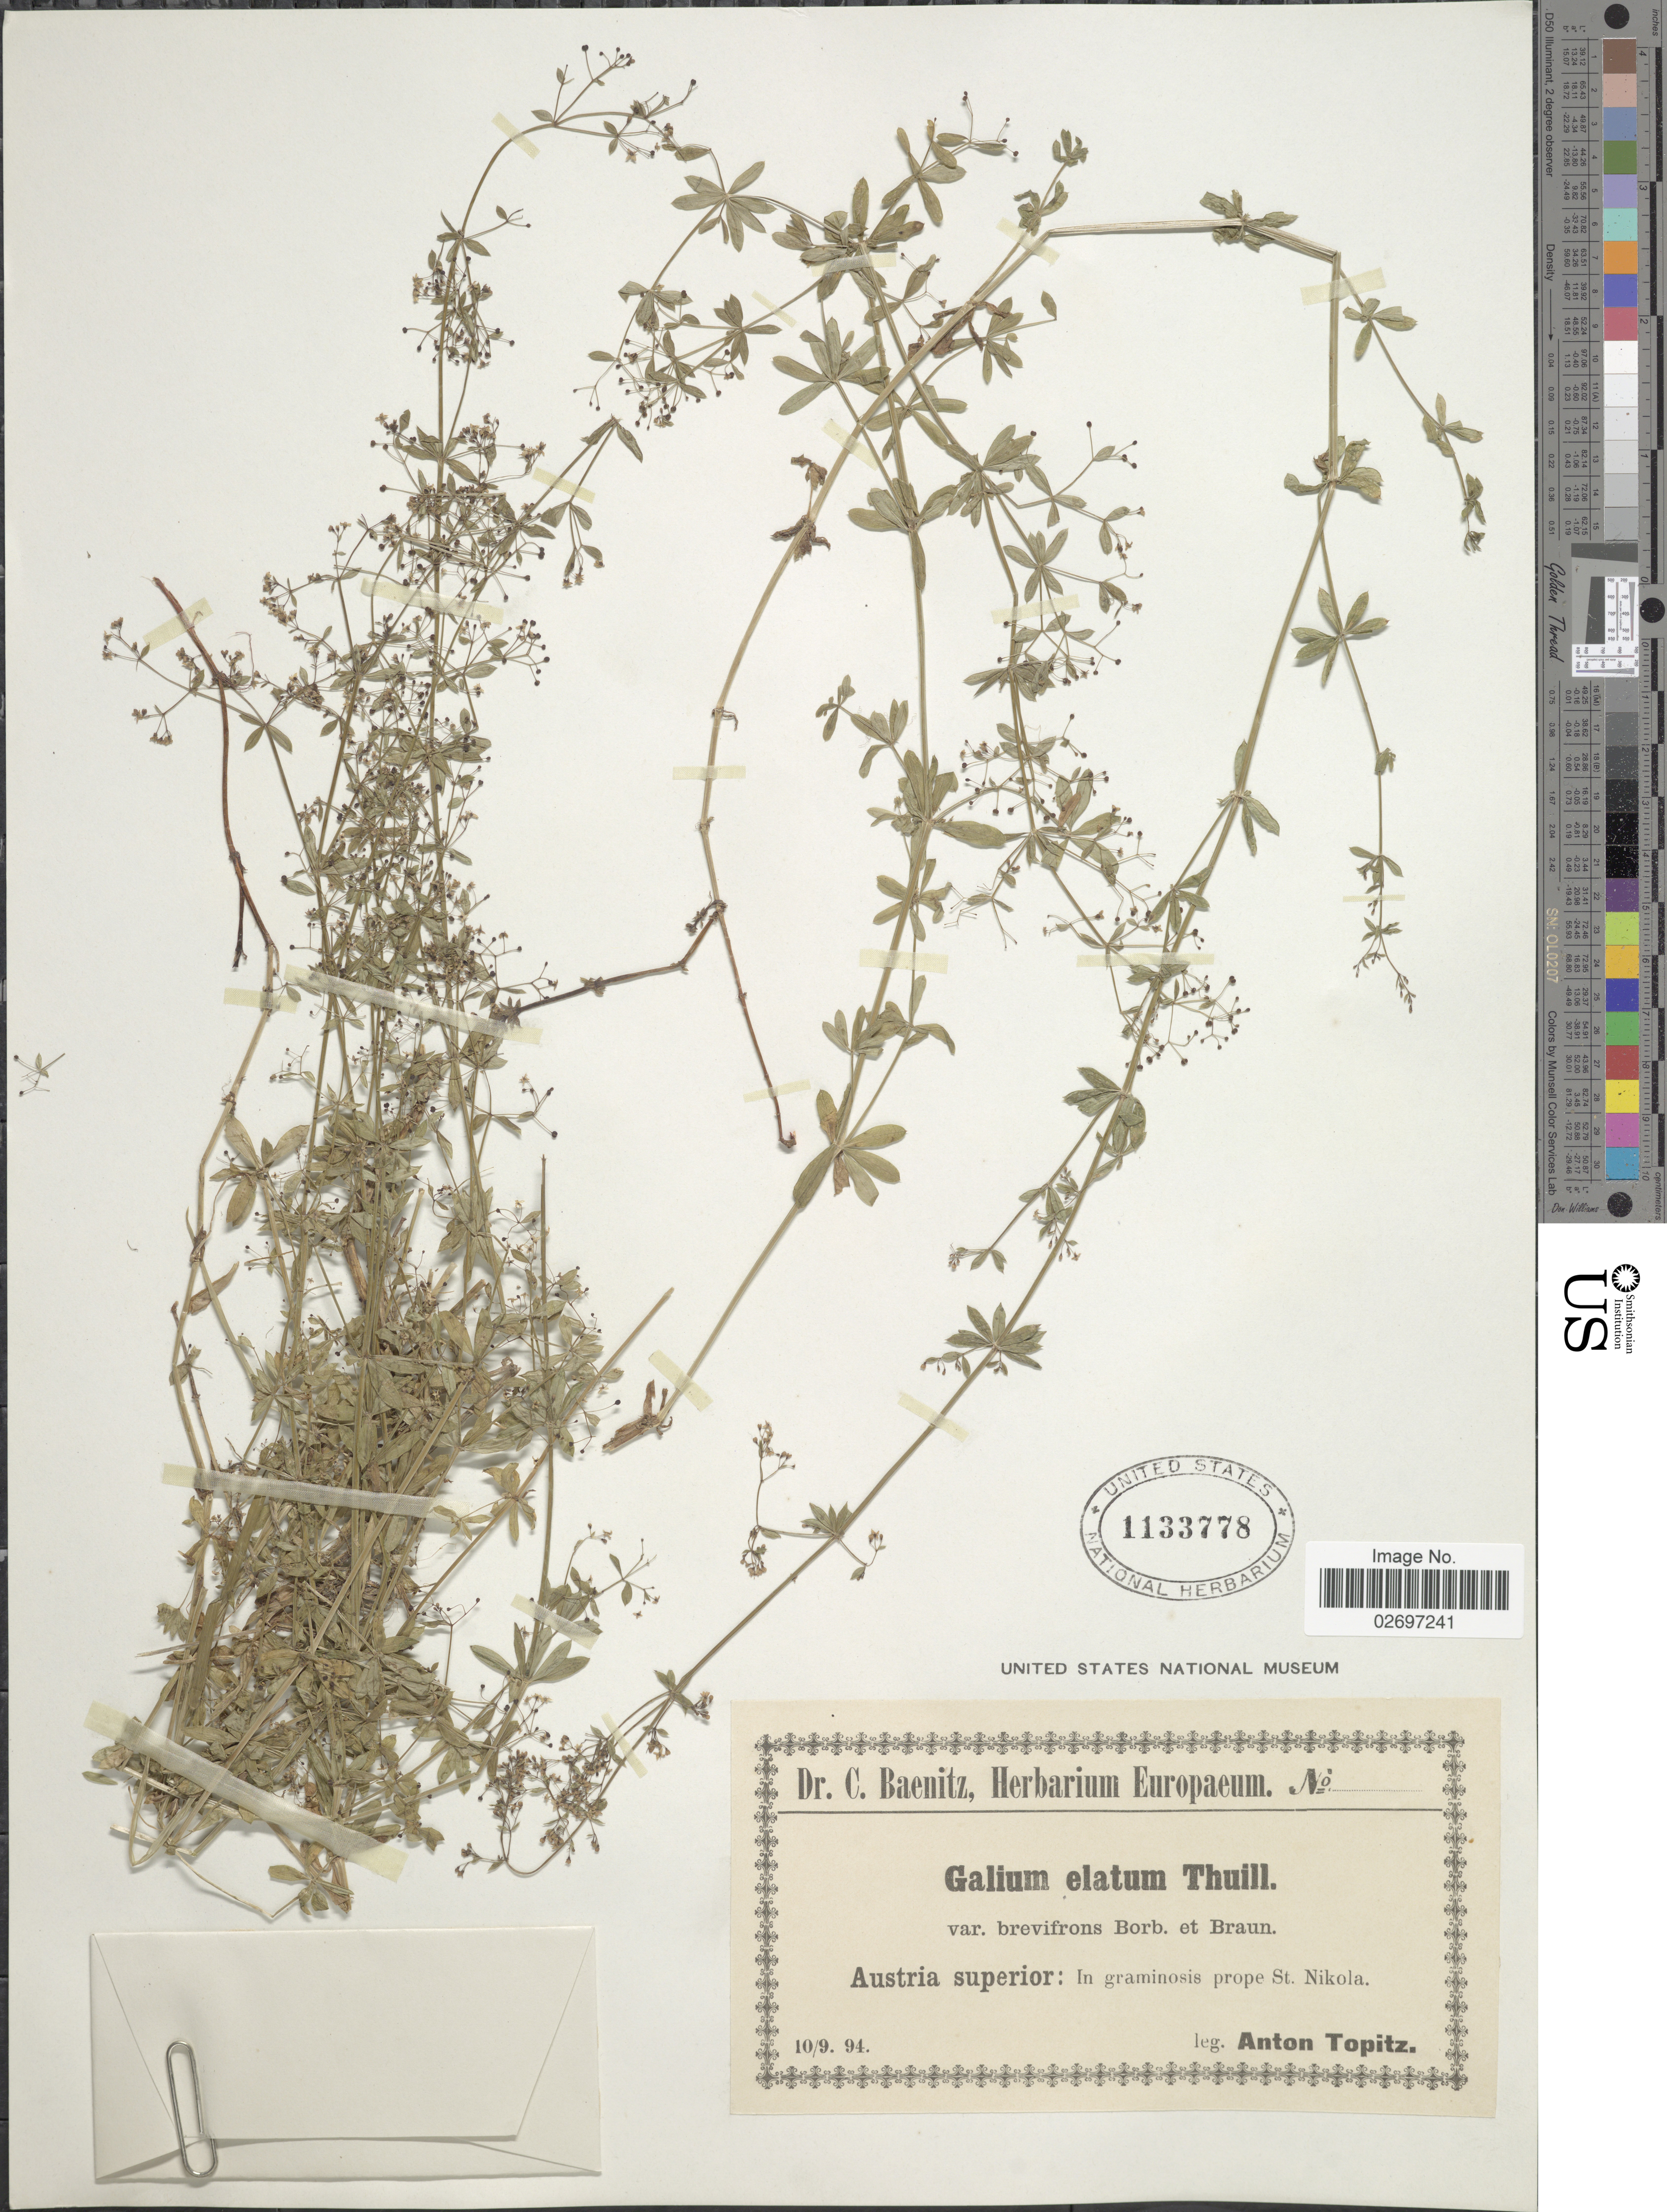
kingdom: Plantae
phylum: Tracheophyta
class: Magnoliopsida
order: Gentianales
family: Rubiaceae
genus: Galium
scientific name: Galium elatum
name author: Thuill.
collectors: A. Topitz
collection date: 1894-09-10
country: Austria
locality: Austria superior: In graminosis prope St. Nikola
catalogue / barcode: US 1133778